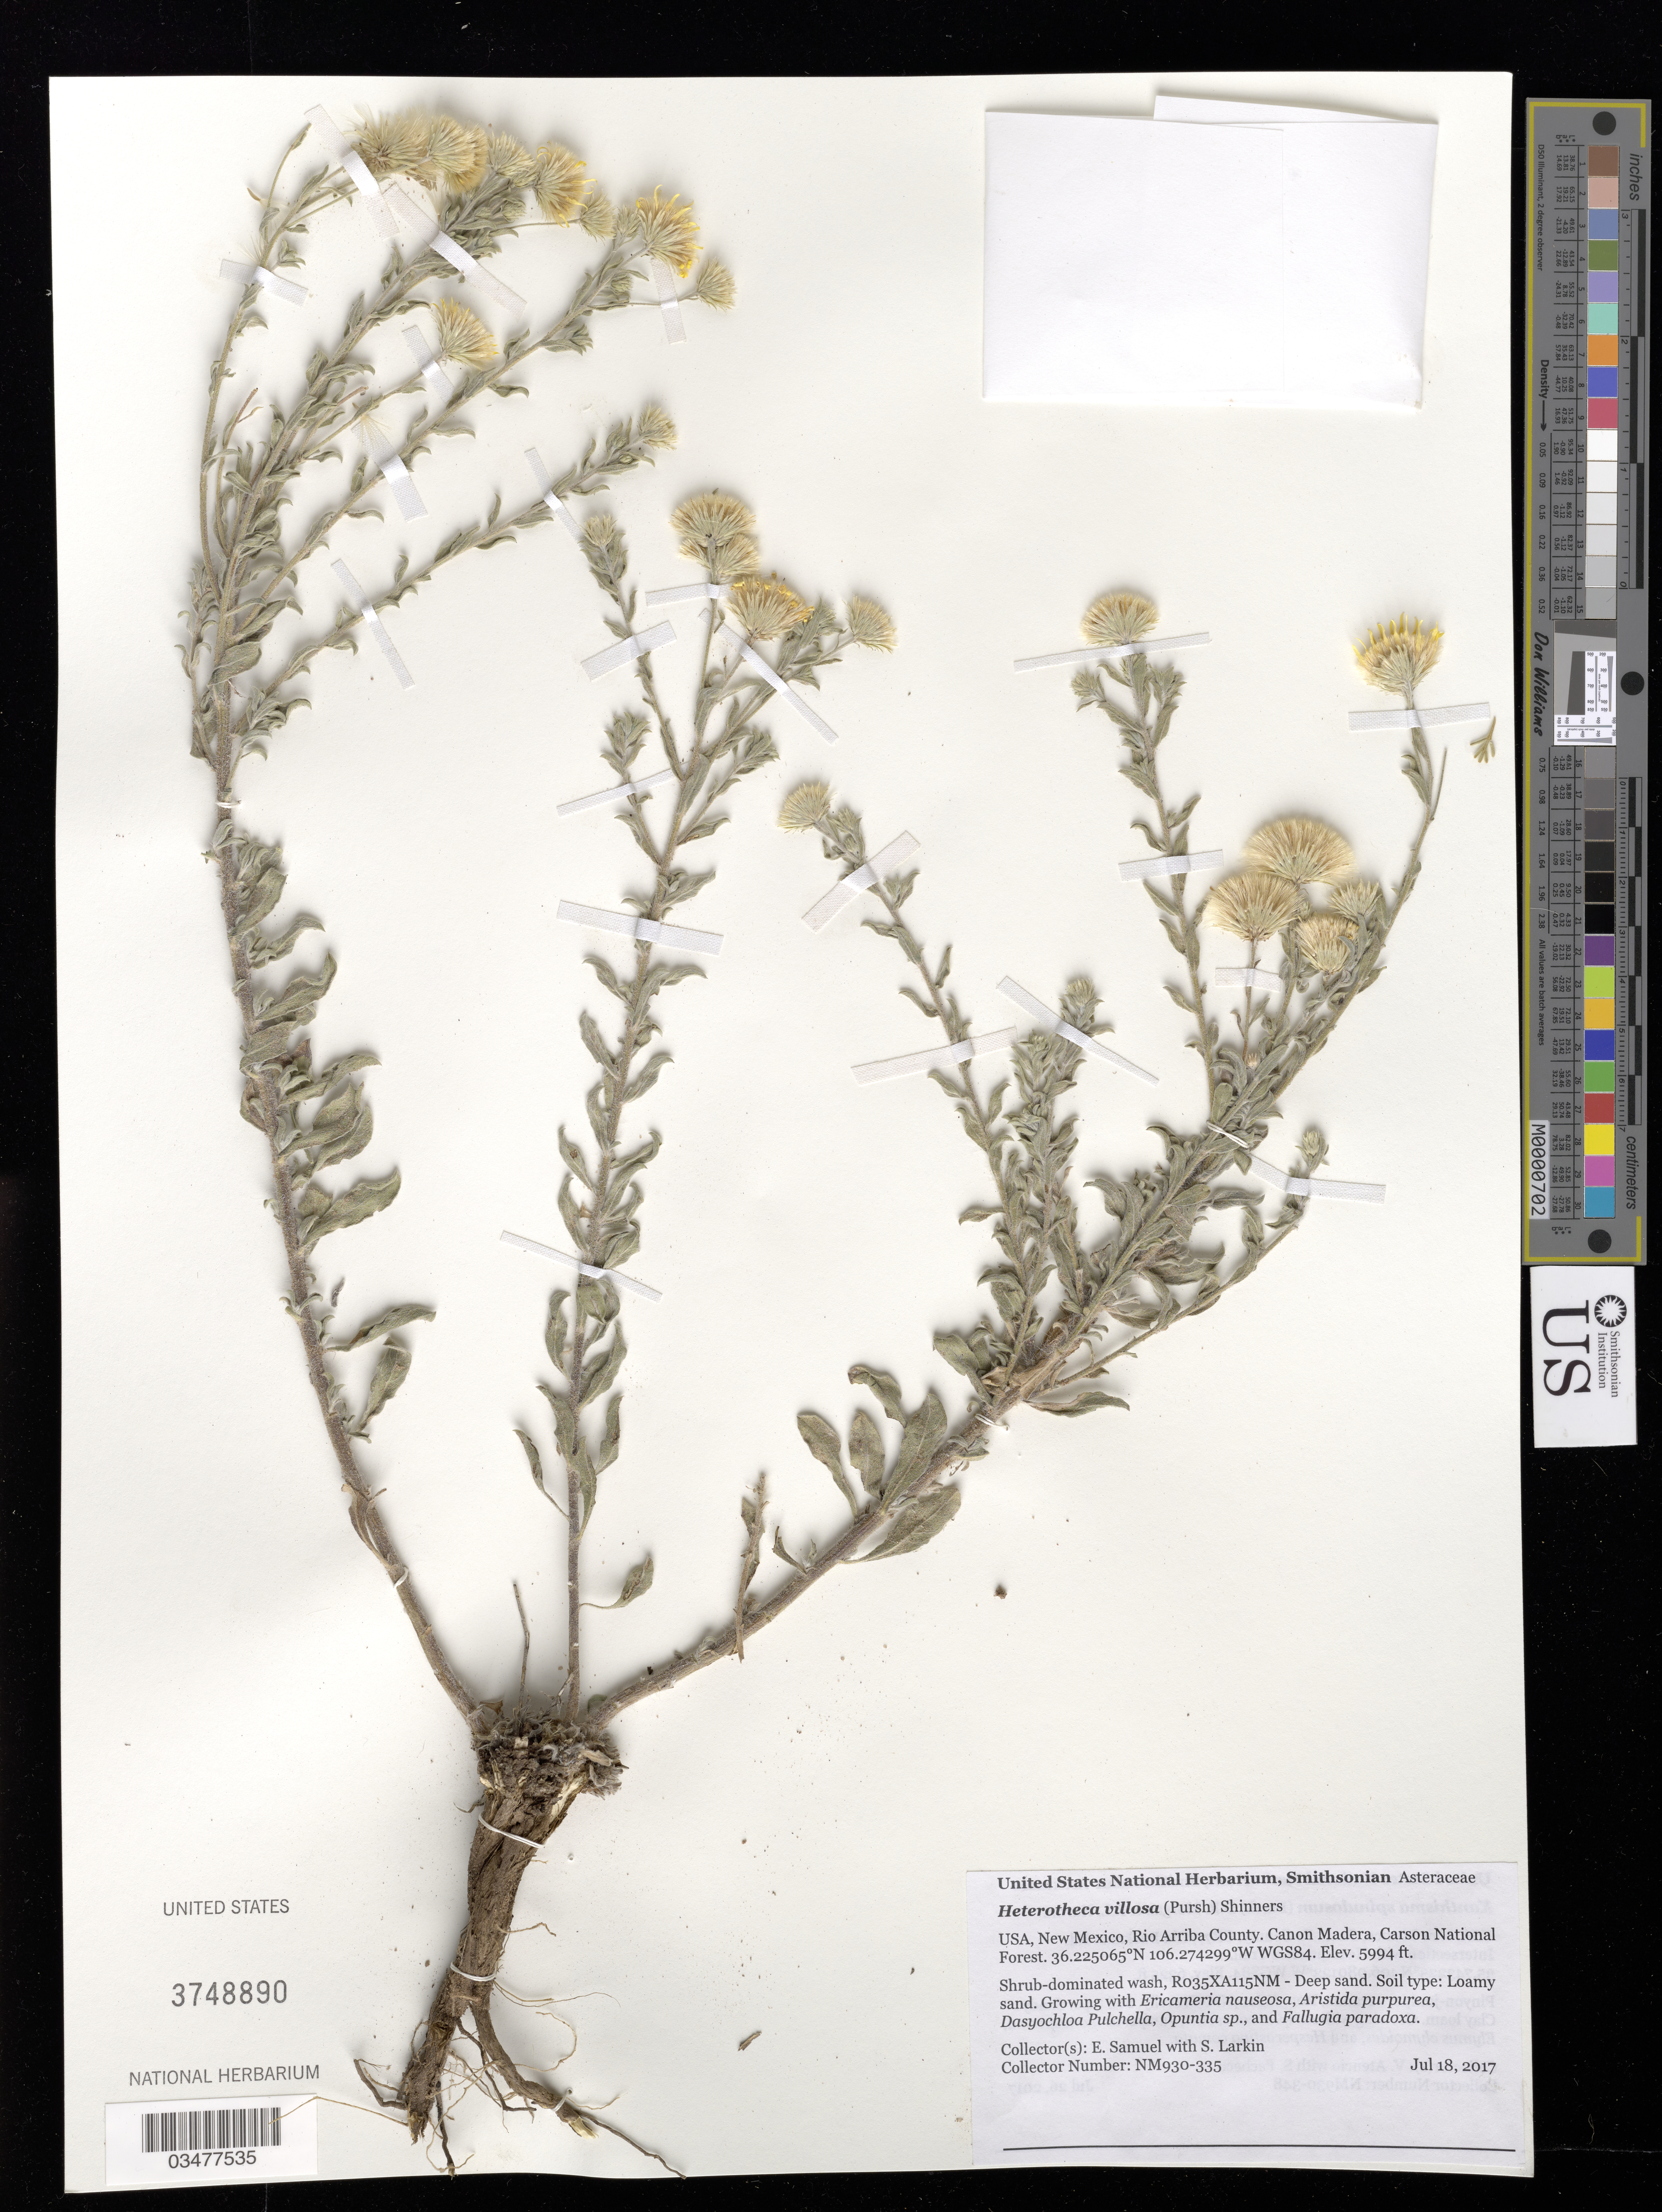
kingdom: Plantae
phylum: Tracheophyta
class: Magnoliopsida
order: Asterales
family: Asteraceae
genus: Heterotheca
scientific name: Heterotheca villosa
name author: (Pursh) Shinners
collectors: E. Samuel & S. Larkin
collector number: NM930-335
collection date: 2017-07-18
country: United States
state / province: New Mexico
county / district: Rio Arriba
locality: Carson National Forest, Canon Madera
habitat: R035XA115NM - Deep sand. Loamy sand.Shrub-dominated wash.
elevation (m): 1827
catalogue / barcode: US 3748890